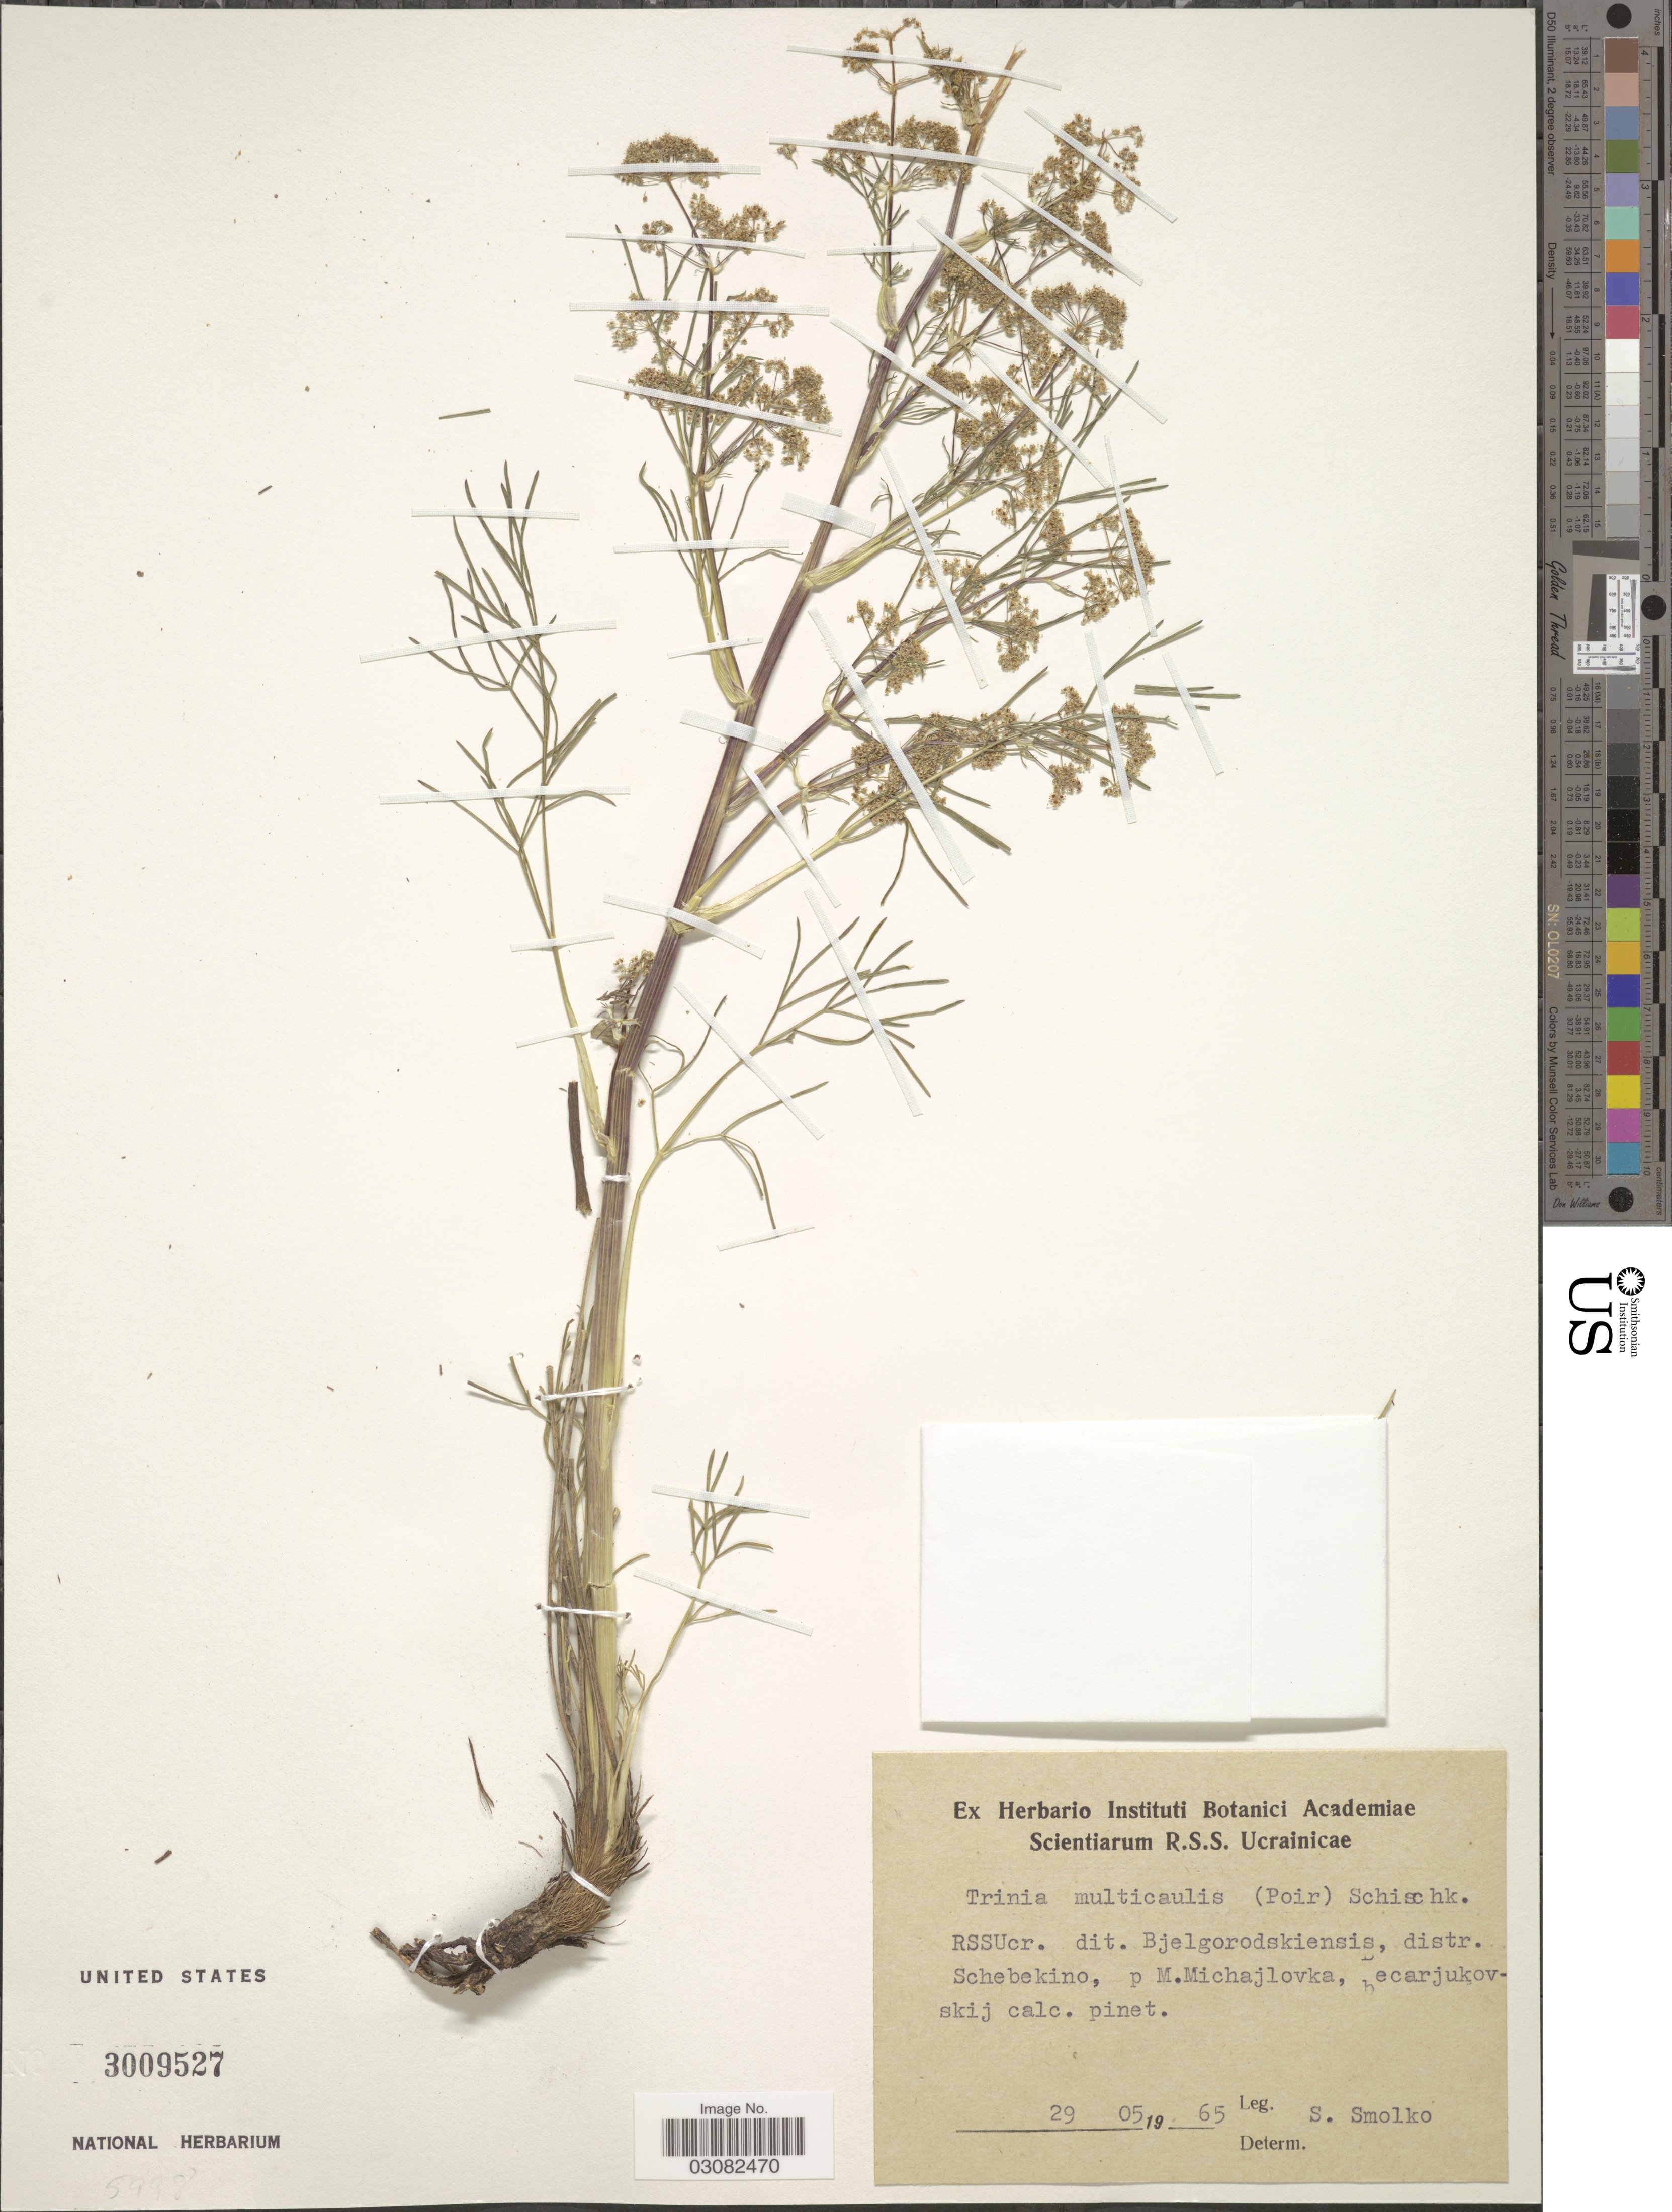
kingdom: Plantae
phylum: Tracheophyta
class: Magnoliopsida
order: Apiales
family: Apiaceae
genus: Trinia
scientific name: Trinia multicaulis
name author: (Schischk.) Schischk.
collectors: S. Smolko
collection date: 1965-05-29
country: Ukraine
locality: RSSUcr. dit. Bjelgorodskiensis, distr. Schebekino, p M. Michajlovka, becarjukovskij calc. pinet.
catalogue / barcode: US 3009527